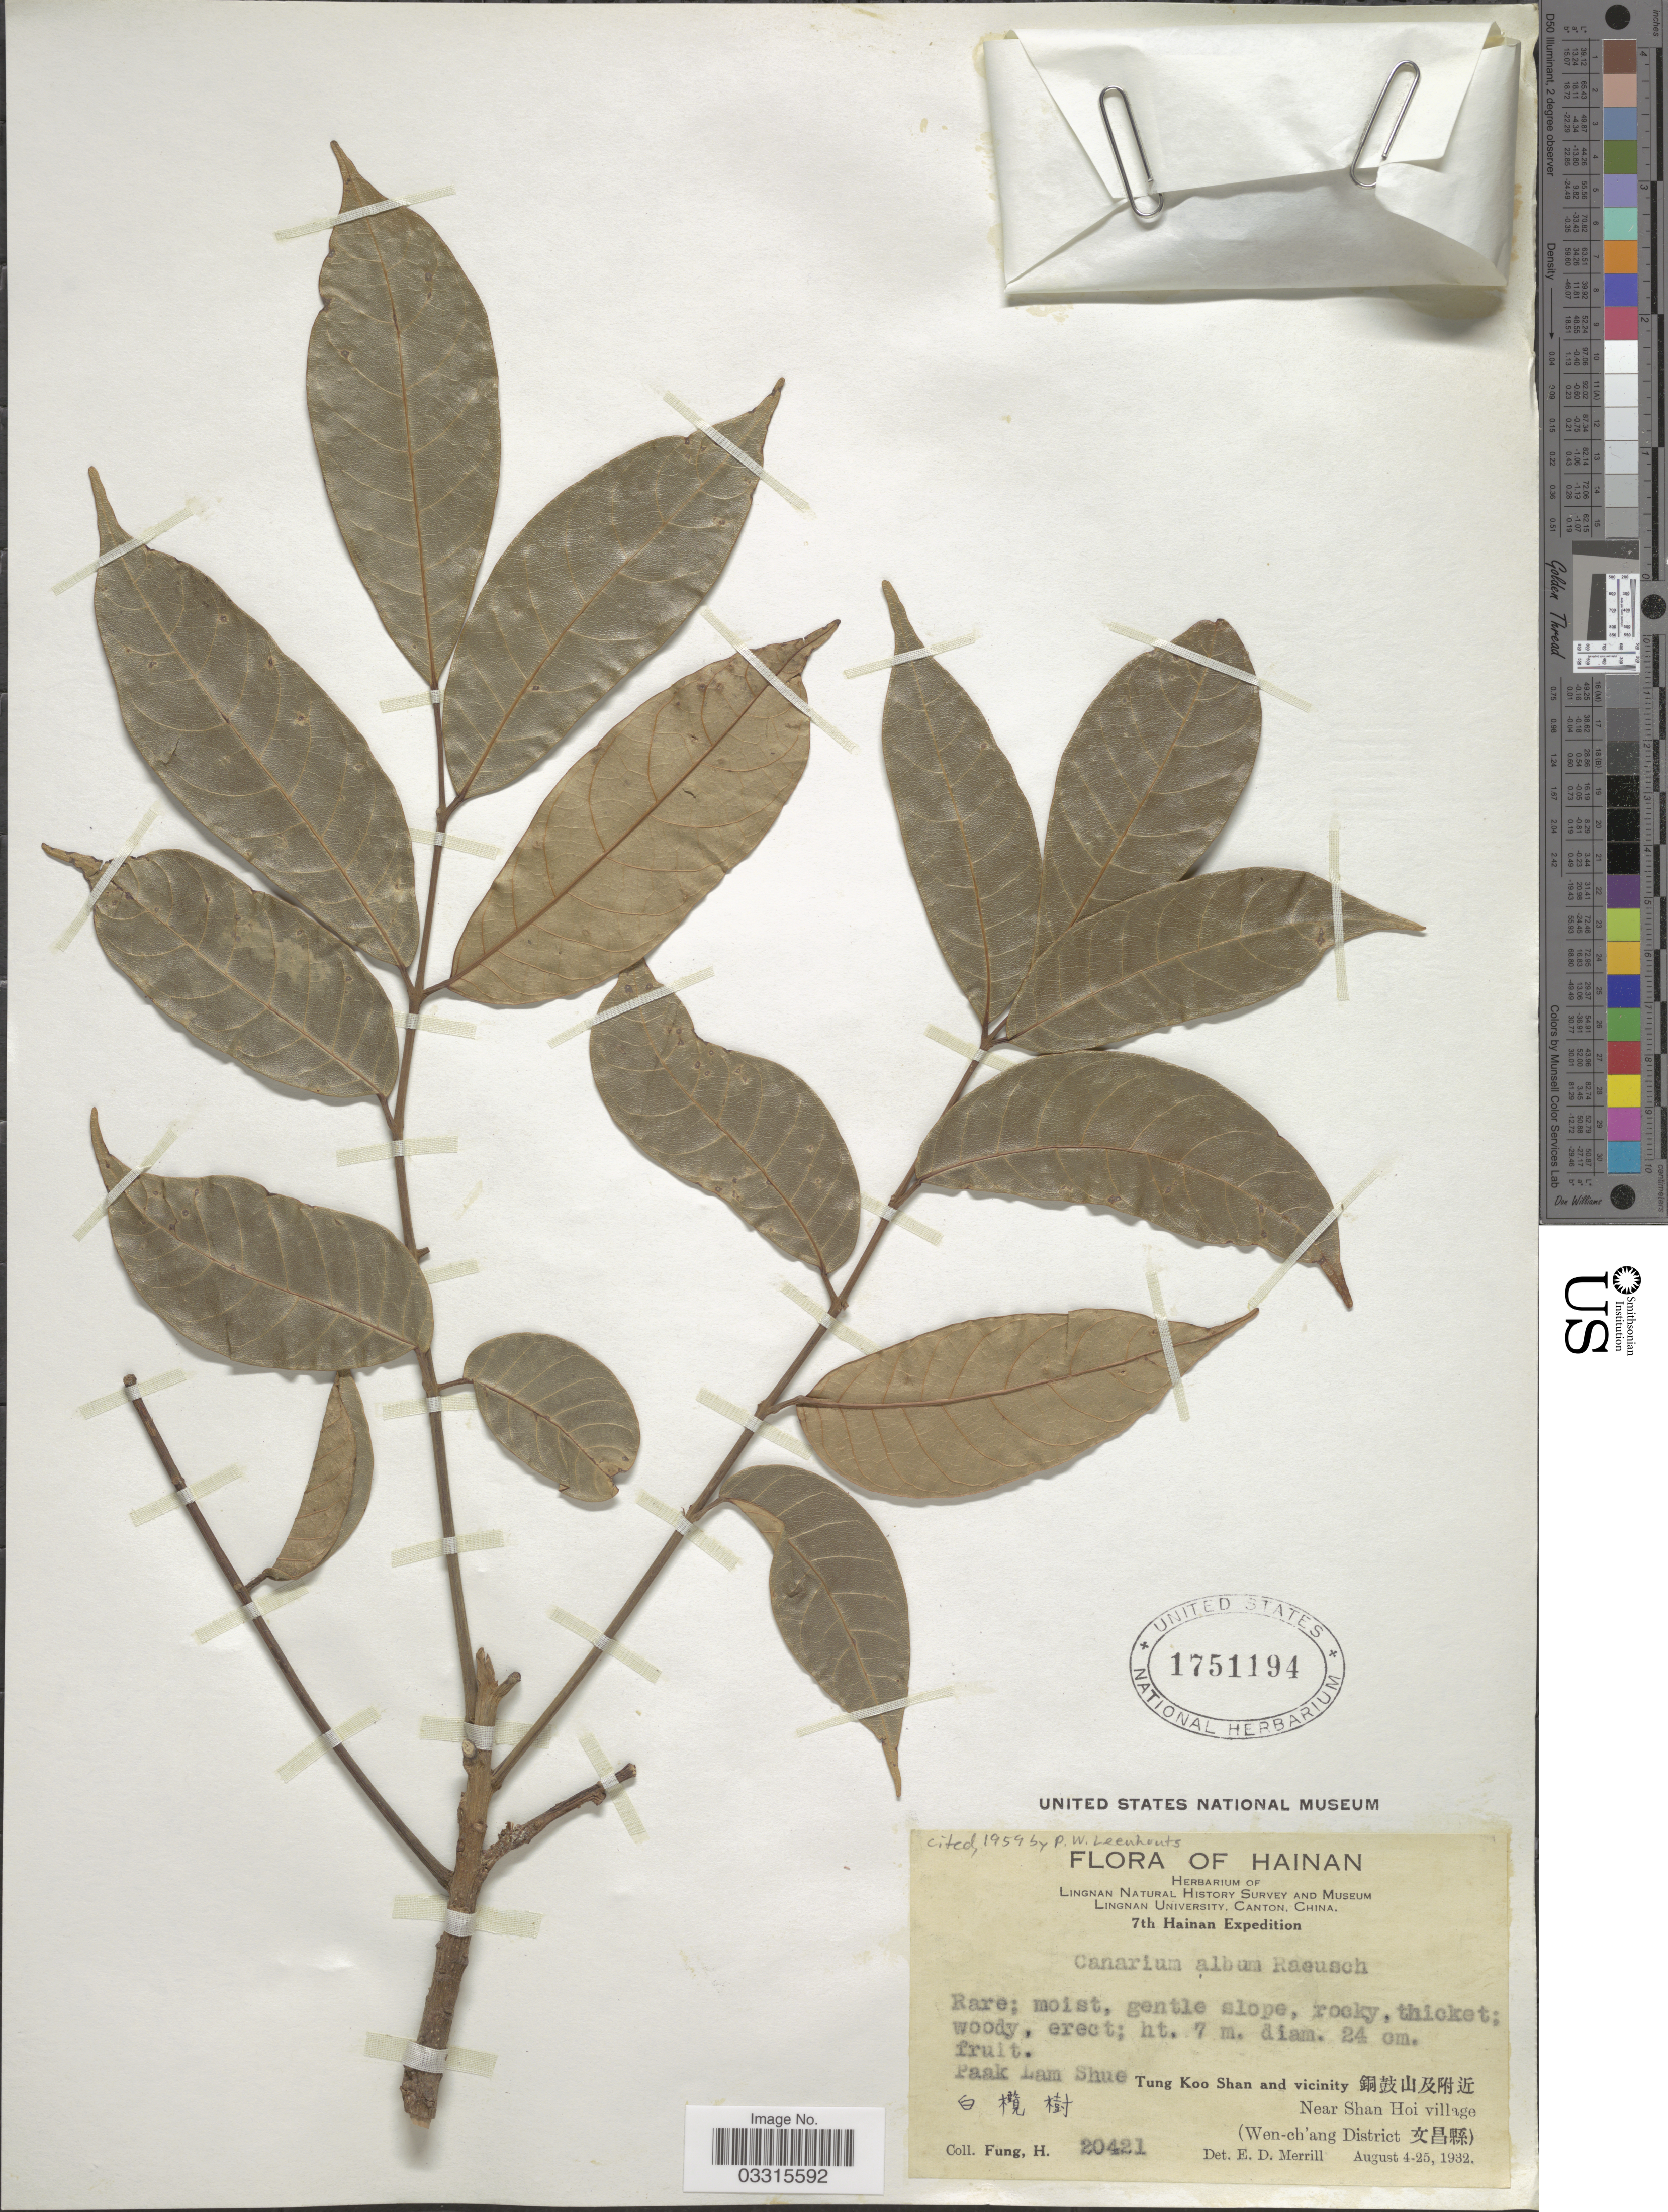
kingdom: Plantae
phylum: Tracheophyta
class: Magnoliopsida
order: Sapindales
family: Burseraceae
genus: Canarium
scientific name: Canarium album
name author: Leenh.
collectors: H. Fung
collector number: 20421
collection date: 1932-08-04/1932-08-25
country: China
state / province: Hainan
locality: Tung Koo Shan and vicinity Near Shan Hoi village (Wen-ch'ang District)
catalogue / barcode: US 1751194